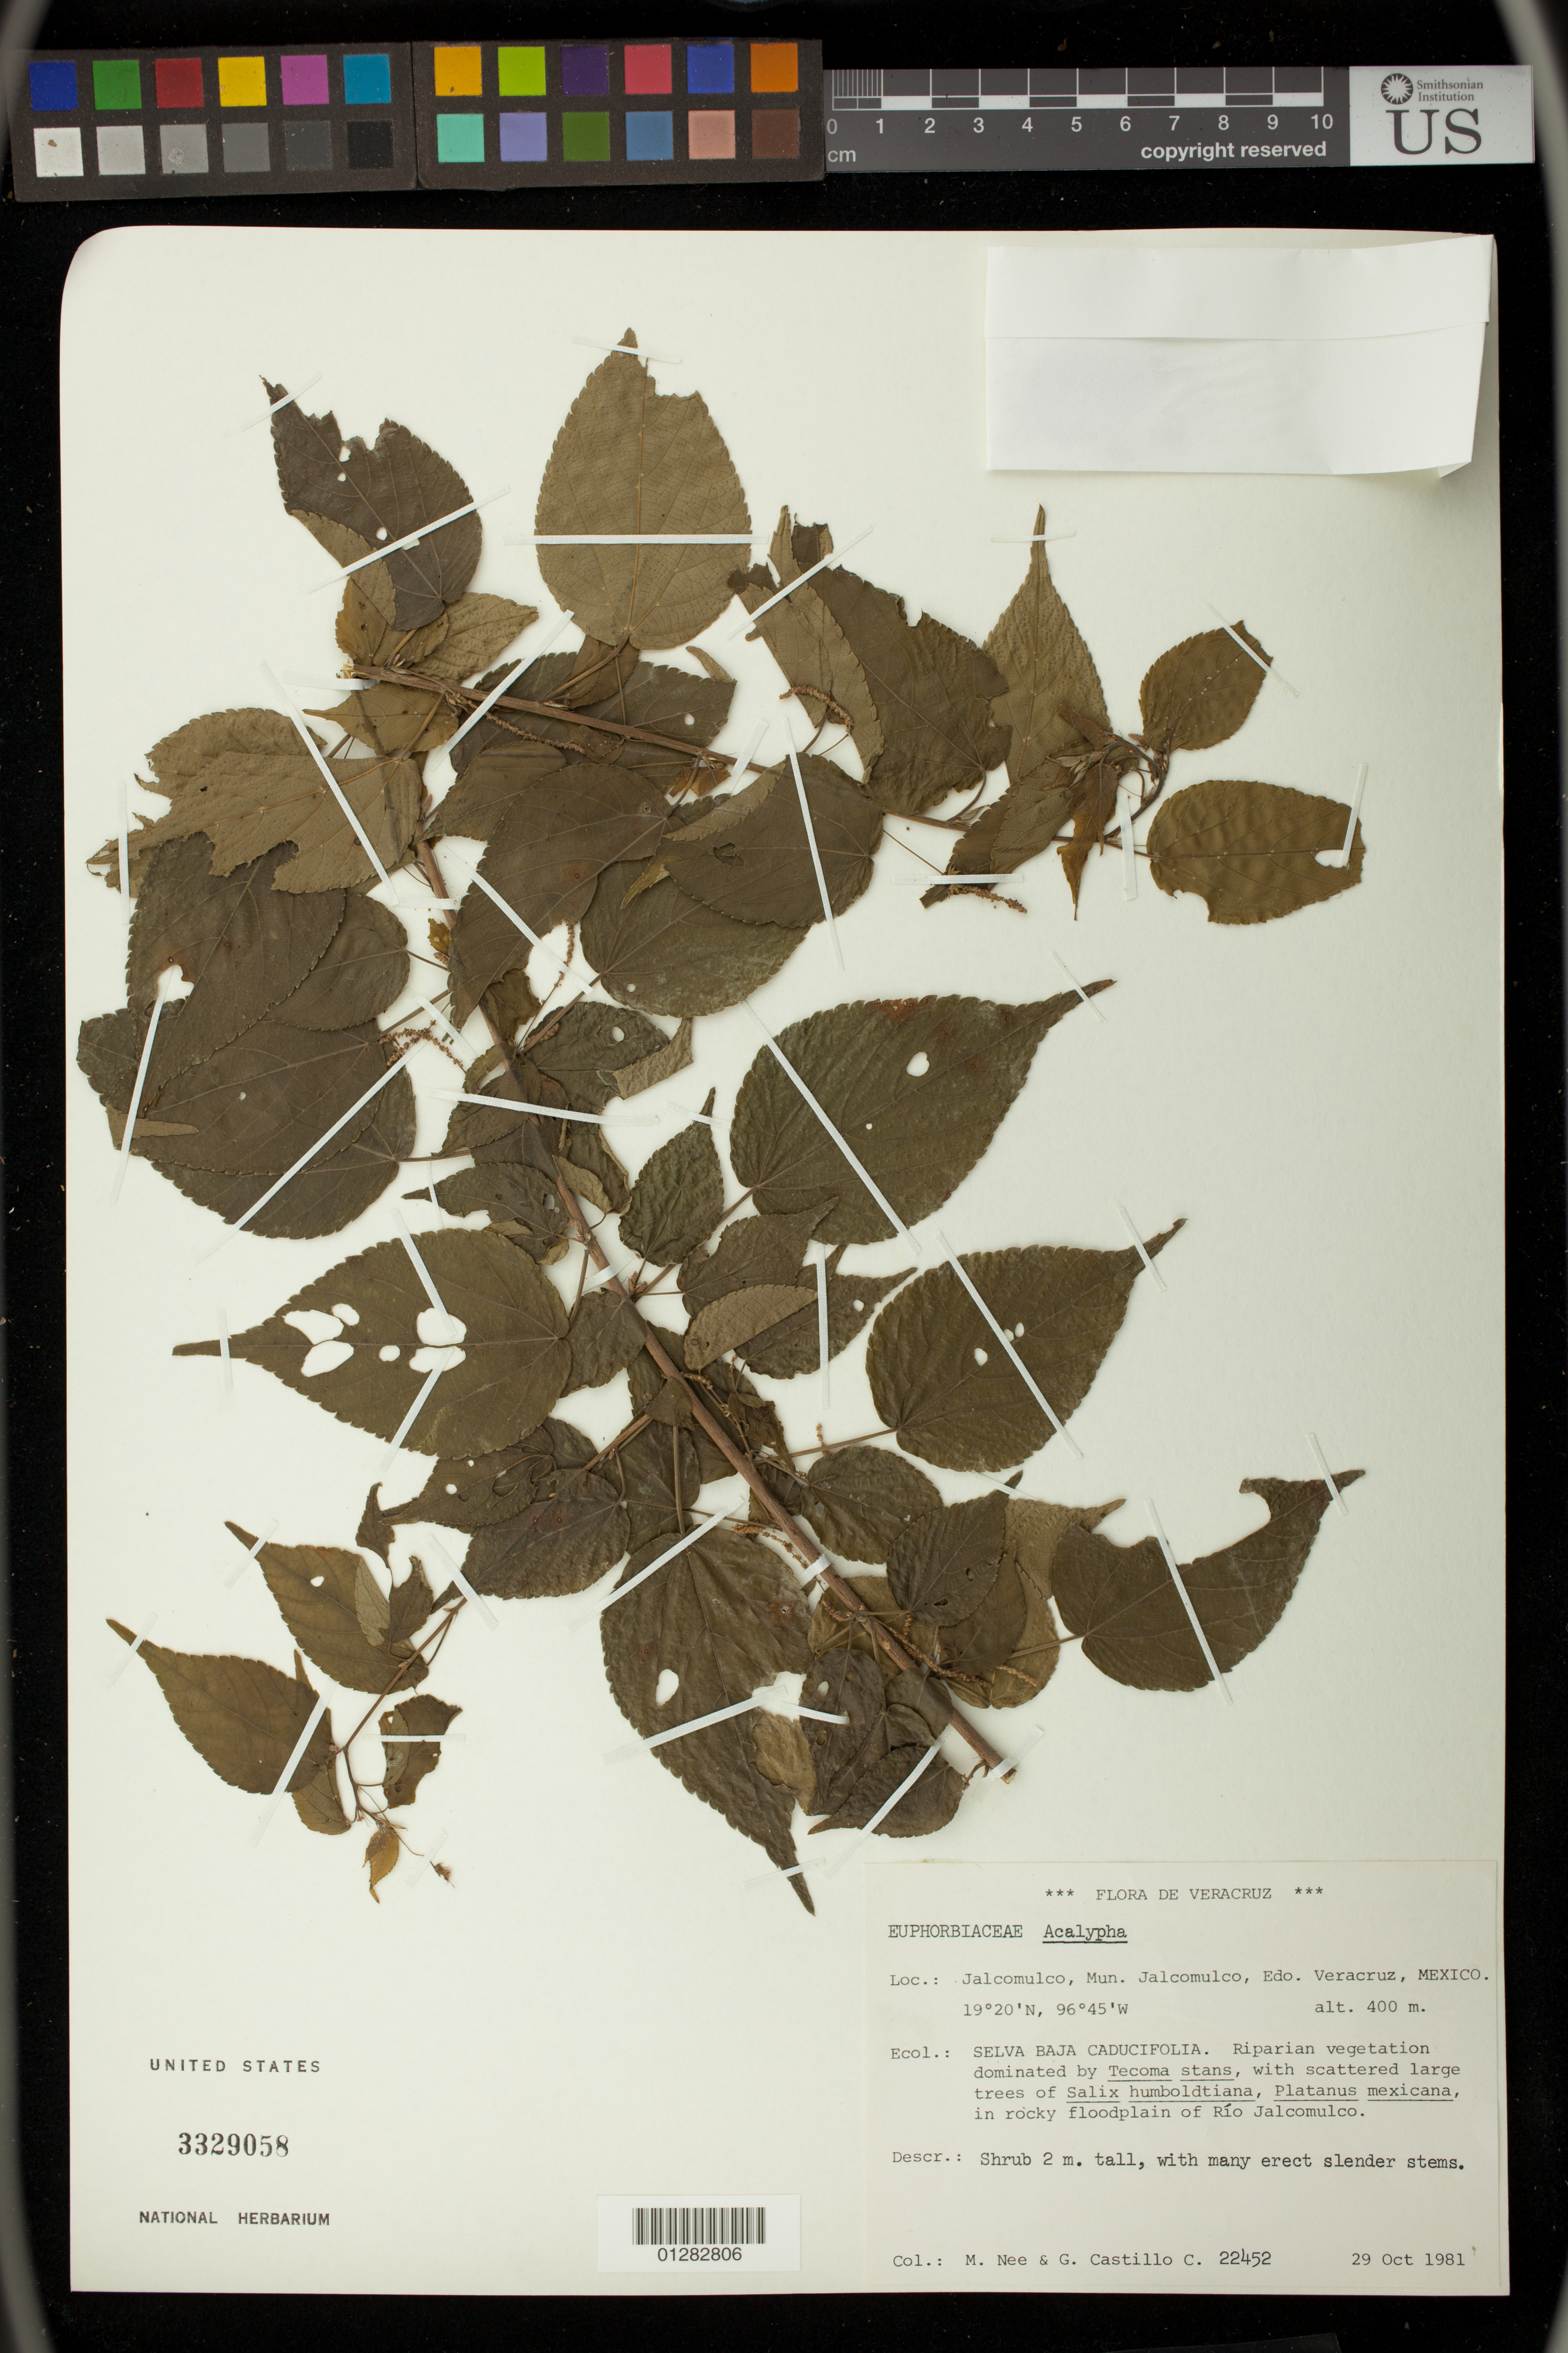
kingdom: Plantae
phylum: Tracheophyta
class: Magnoliopsida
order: Malpighiales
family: Euphorbiaceae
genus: Acalypha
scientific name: Acalypha sp.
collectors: M. Nee & G. Castillo C.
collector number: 22452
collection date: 1981-10-29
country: Mexico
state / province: Veracruz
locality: Jalcomulco, Mun. Jalcomulco, Edo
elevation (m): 122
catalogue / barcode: US 3329058